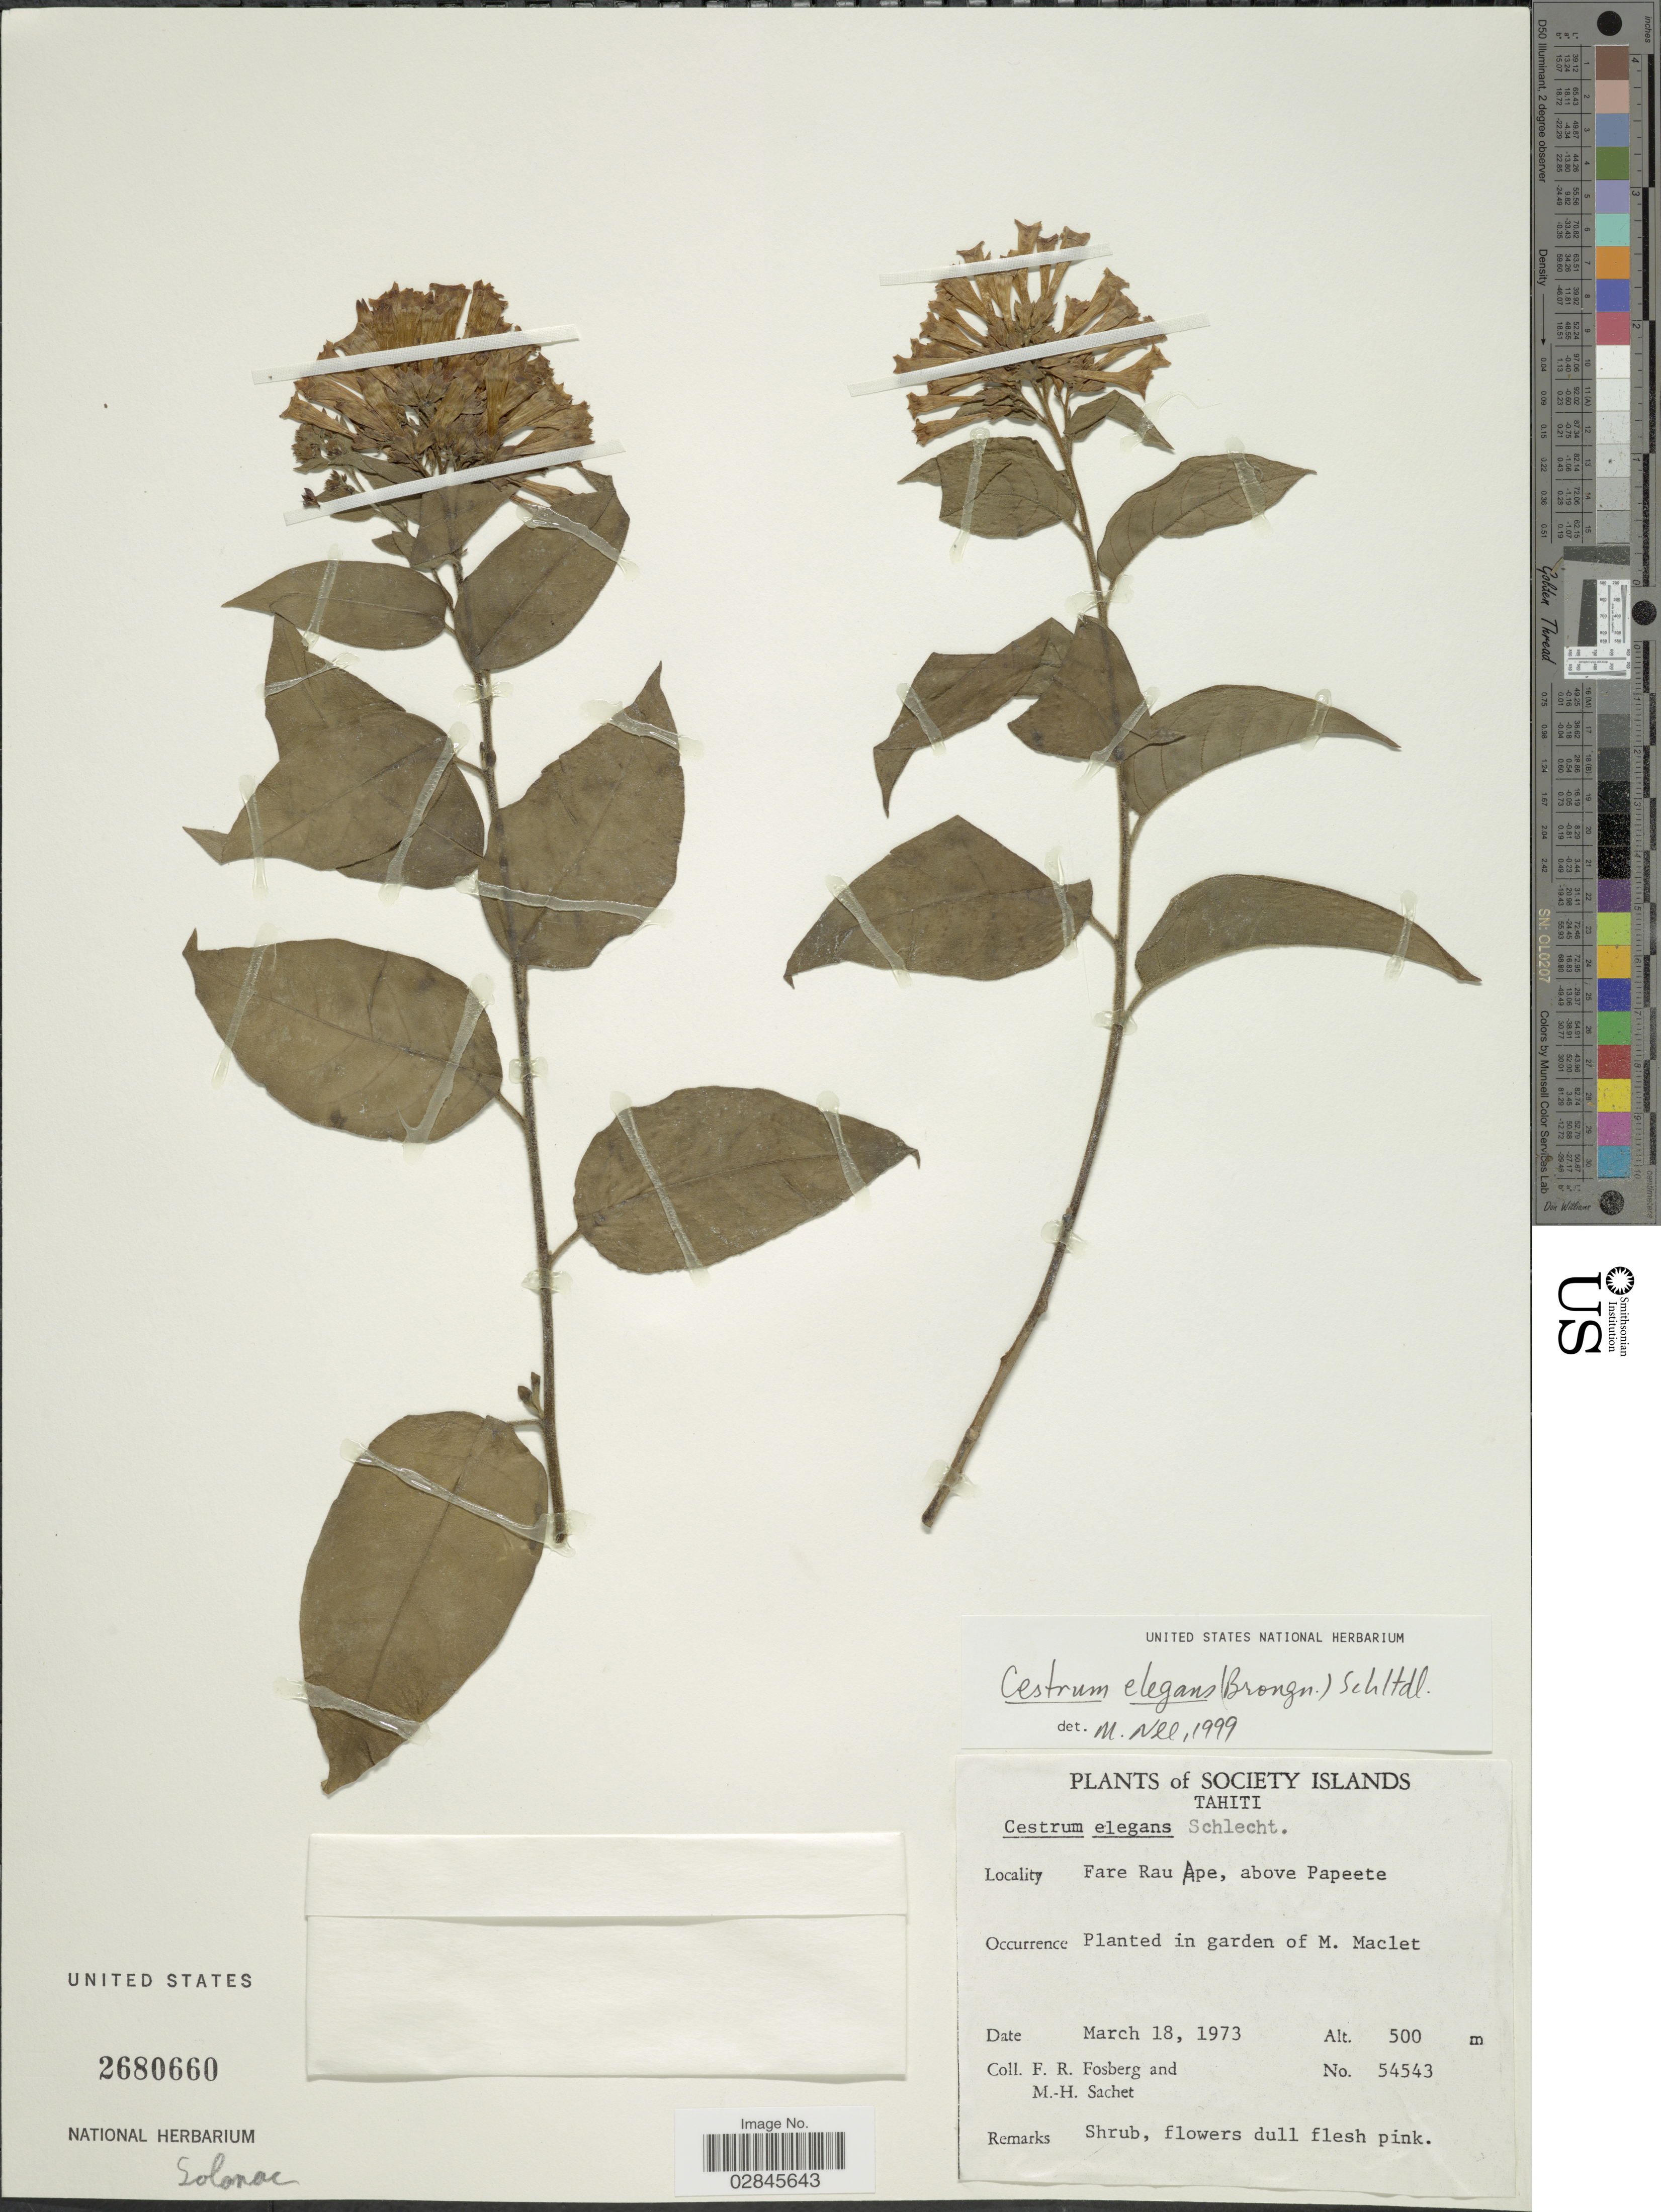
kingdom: Plantae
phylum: Tracheophyta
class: Magnoliopsida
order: Solanales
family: Solanaceae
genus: Cestrum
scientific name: Cestrum elegans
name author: (Brongn.) Schltdl.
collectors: F. R. Fosberg & M.-H. Sachet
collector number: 54543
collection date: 1973-03-18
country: French Polynesia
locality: Society Islands. Tahiti. Fare Rau Ape, above Papeete. In garden of M. Maclet.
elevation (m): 500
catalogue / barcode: US 2680660